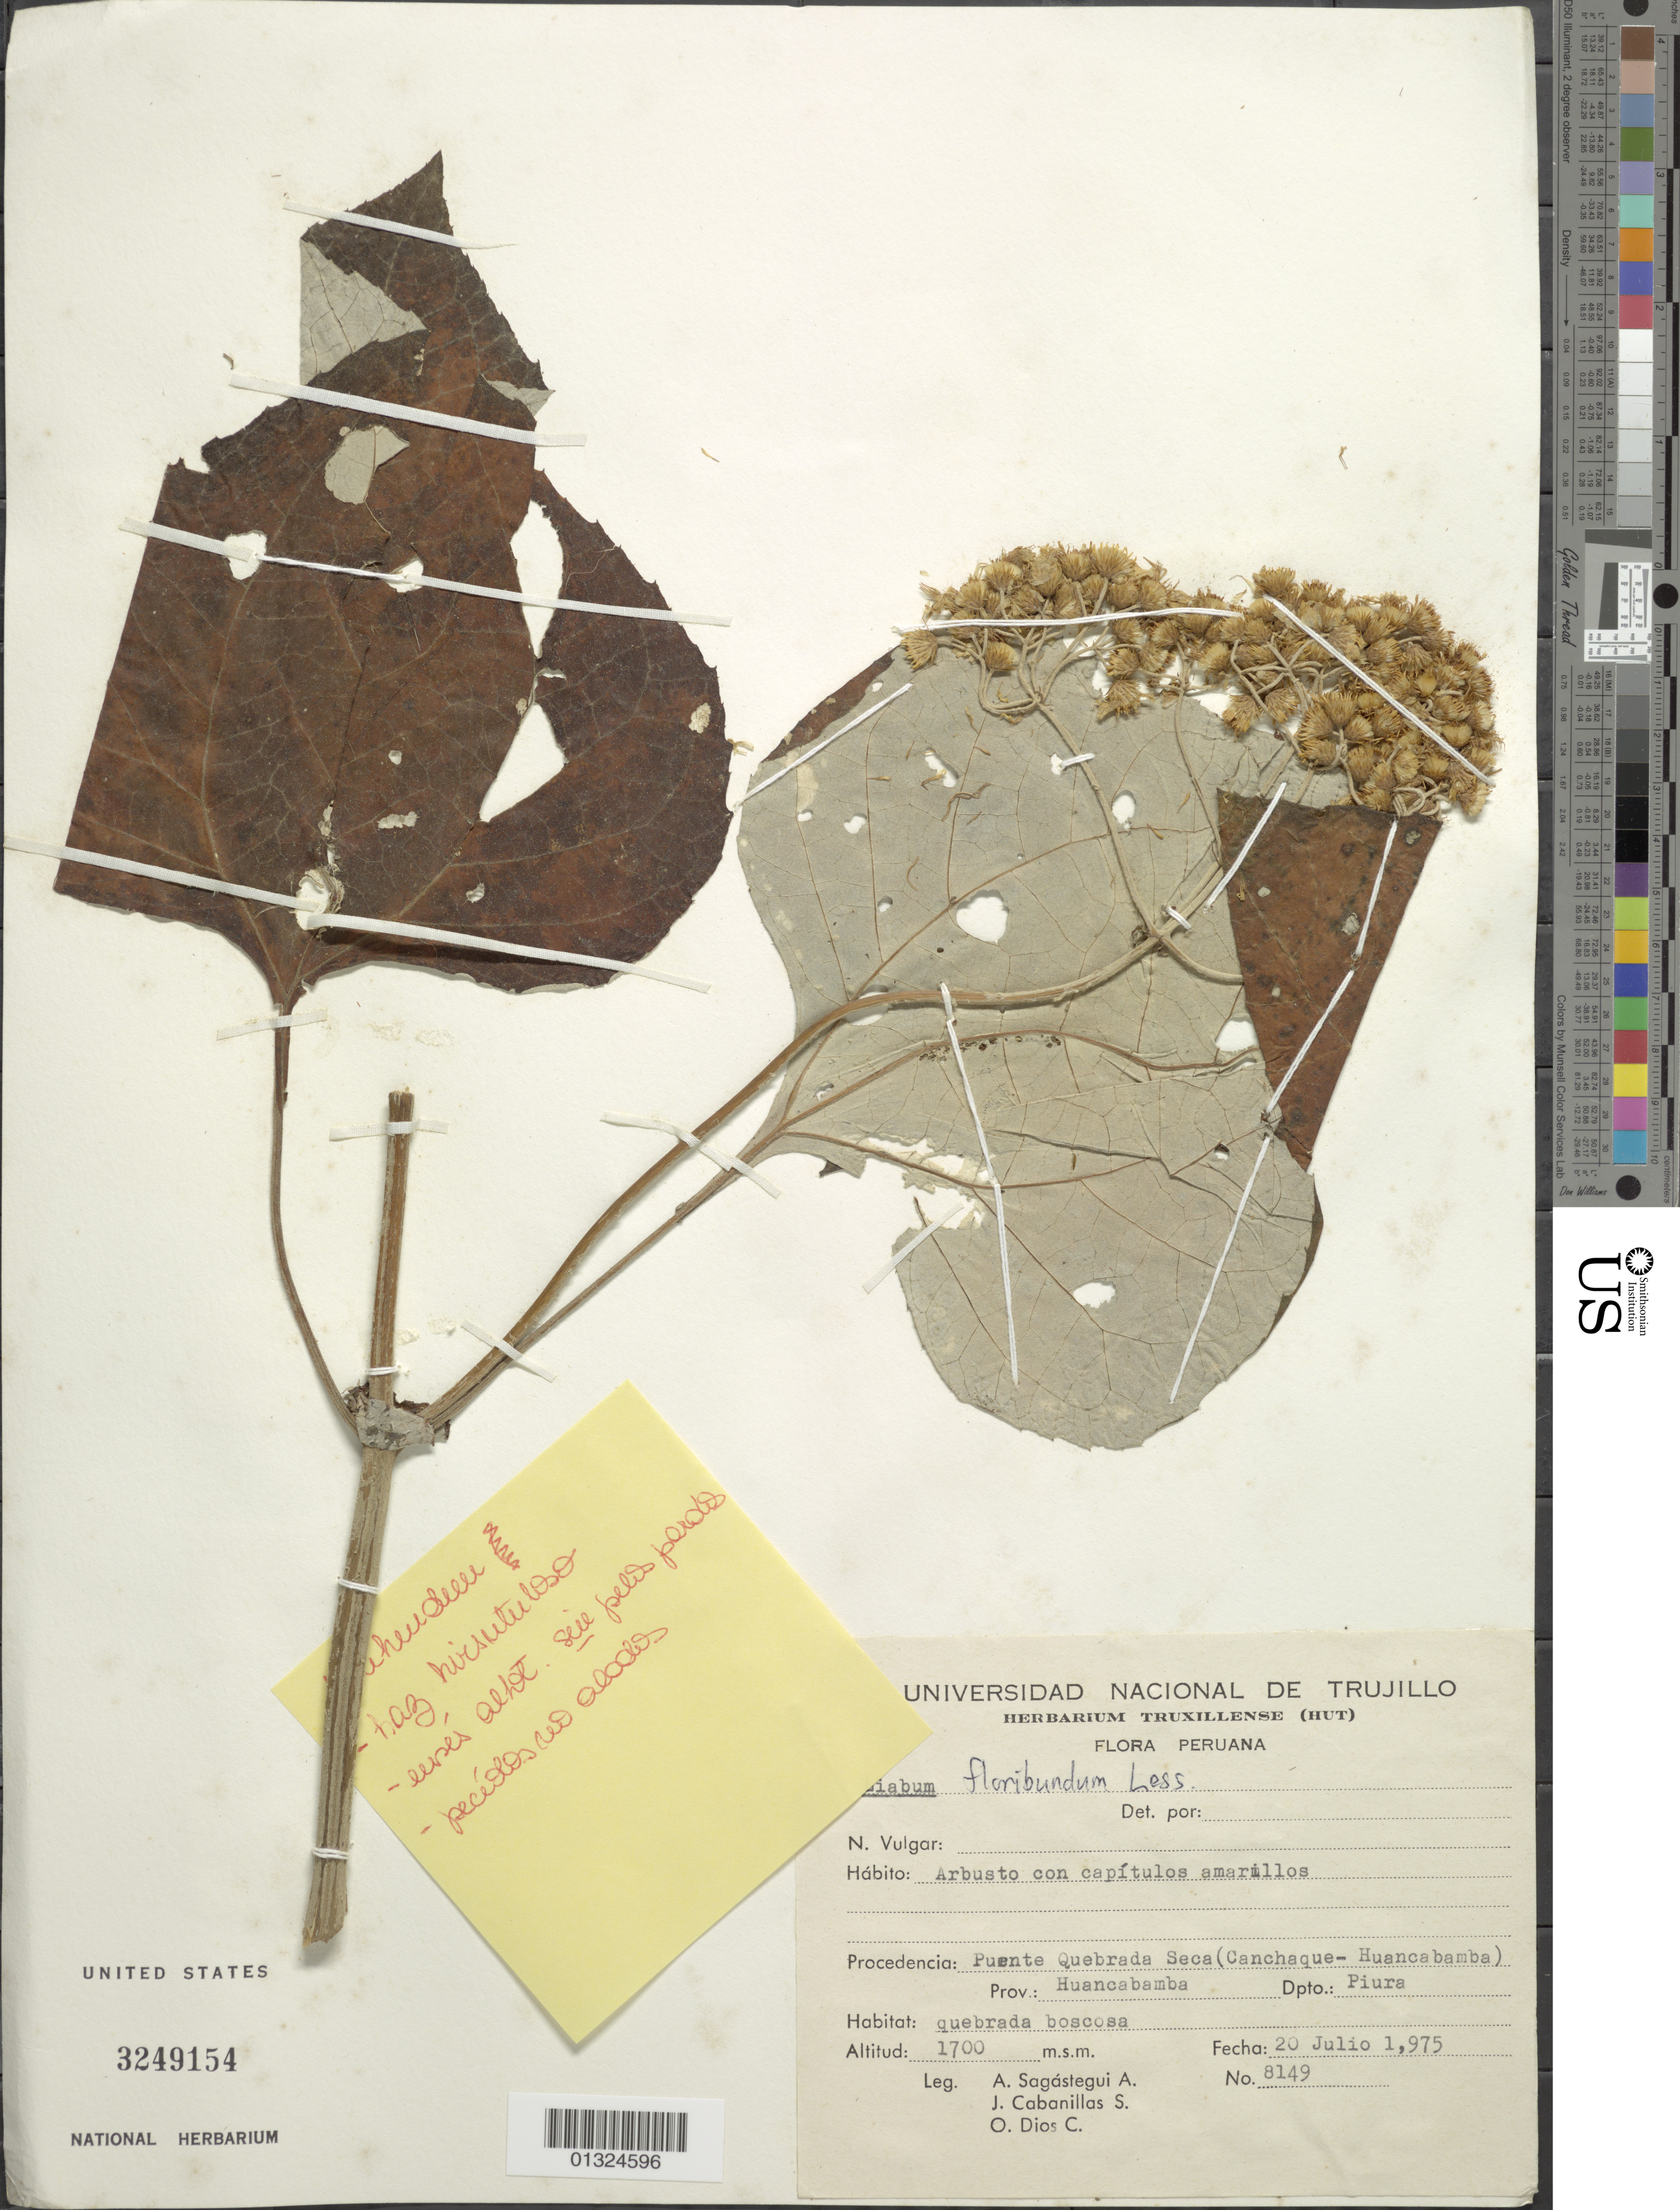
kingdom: Plantae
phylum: Tracheophyta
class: Magnoliopsida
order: Asterales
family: Asteraceae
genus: Liabum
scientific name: Liabum floribundum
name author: Less.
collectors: A. Sagástegui A.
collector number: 8149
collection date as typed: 20 Jul 1975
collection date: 1975-07-20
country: Peru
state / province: Piura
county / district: Huancabamba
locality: Puente Quebrada Seca.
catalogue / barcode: US 3249154